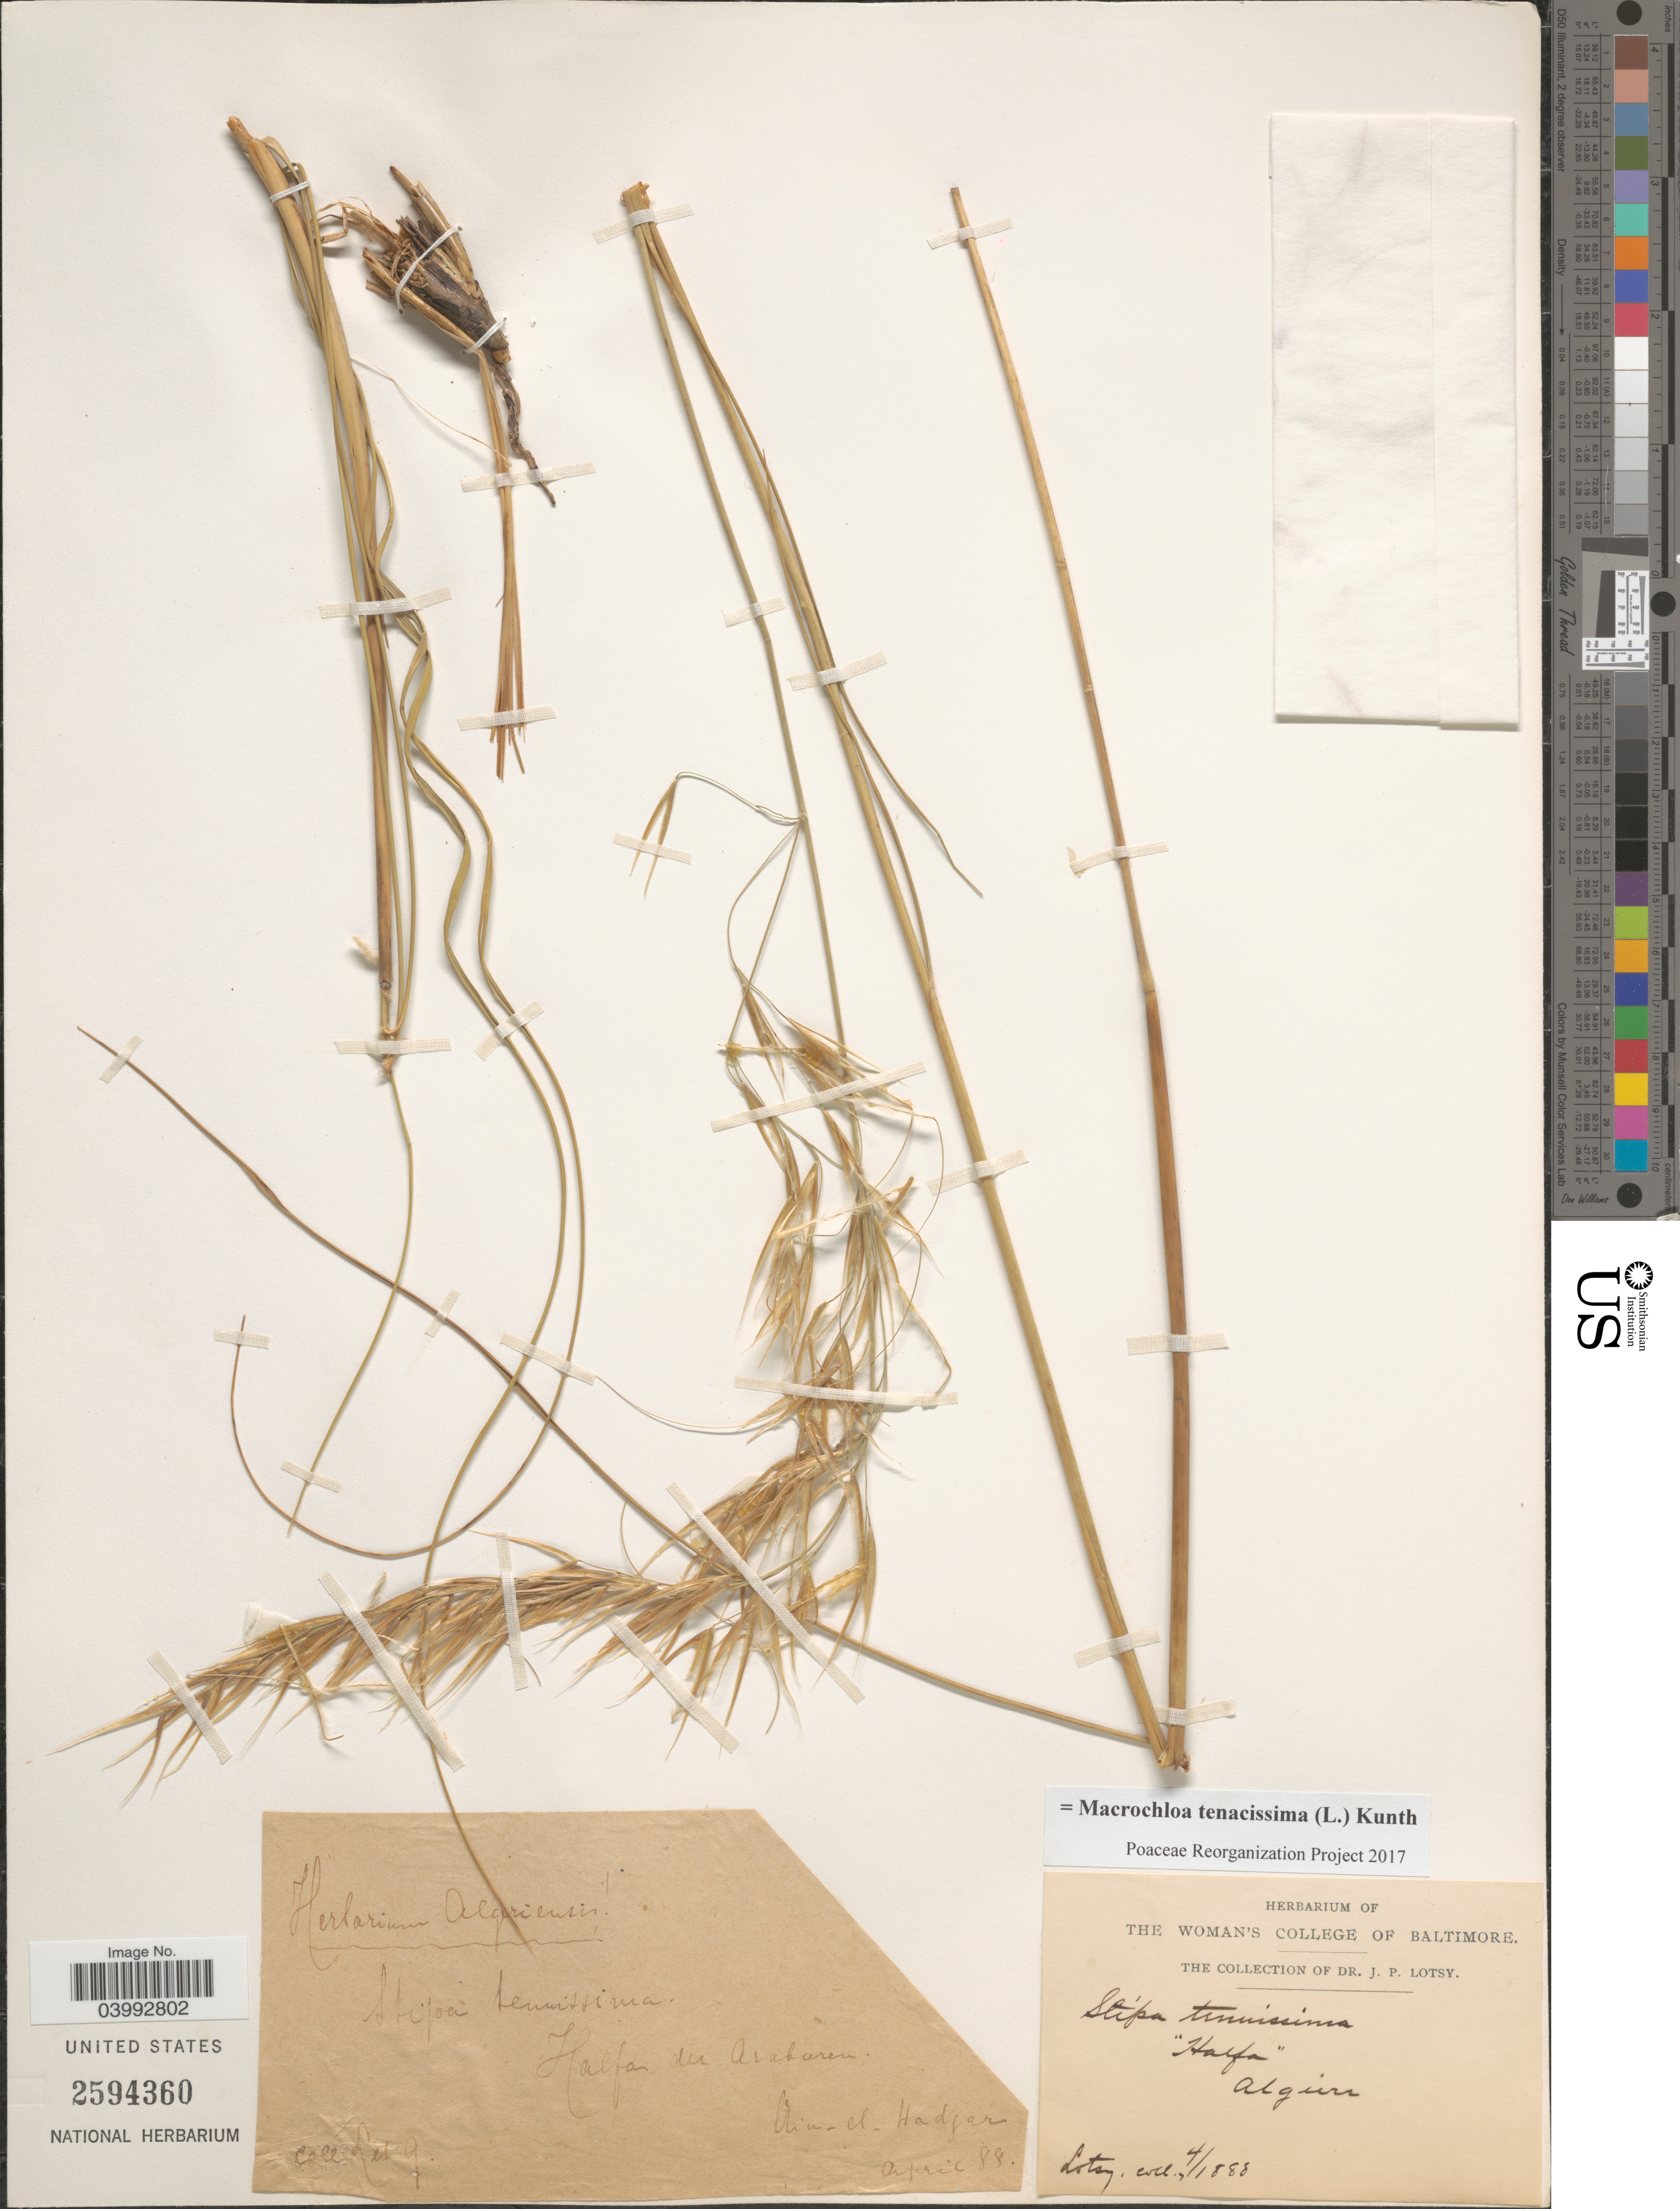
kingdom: Plantae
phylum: Tracheophyta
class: Liliopsida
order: Poales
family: Poaceae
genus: Macrochloa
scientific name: Macrochloa tenacissima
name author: (L.) Kunth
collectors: J. Lotsy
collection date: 1888-04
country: Algeria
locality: Algiers. Ain-El-Hadjar.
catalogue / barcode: US 2594360